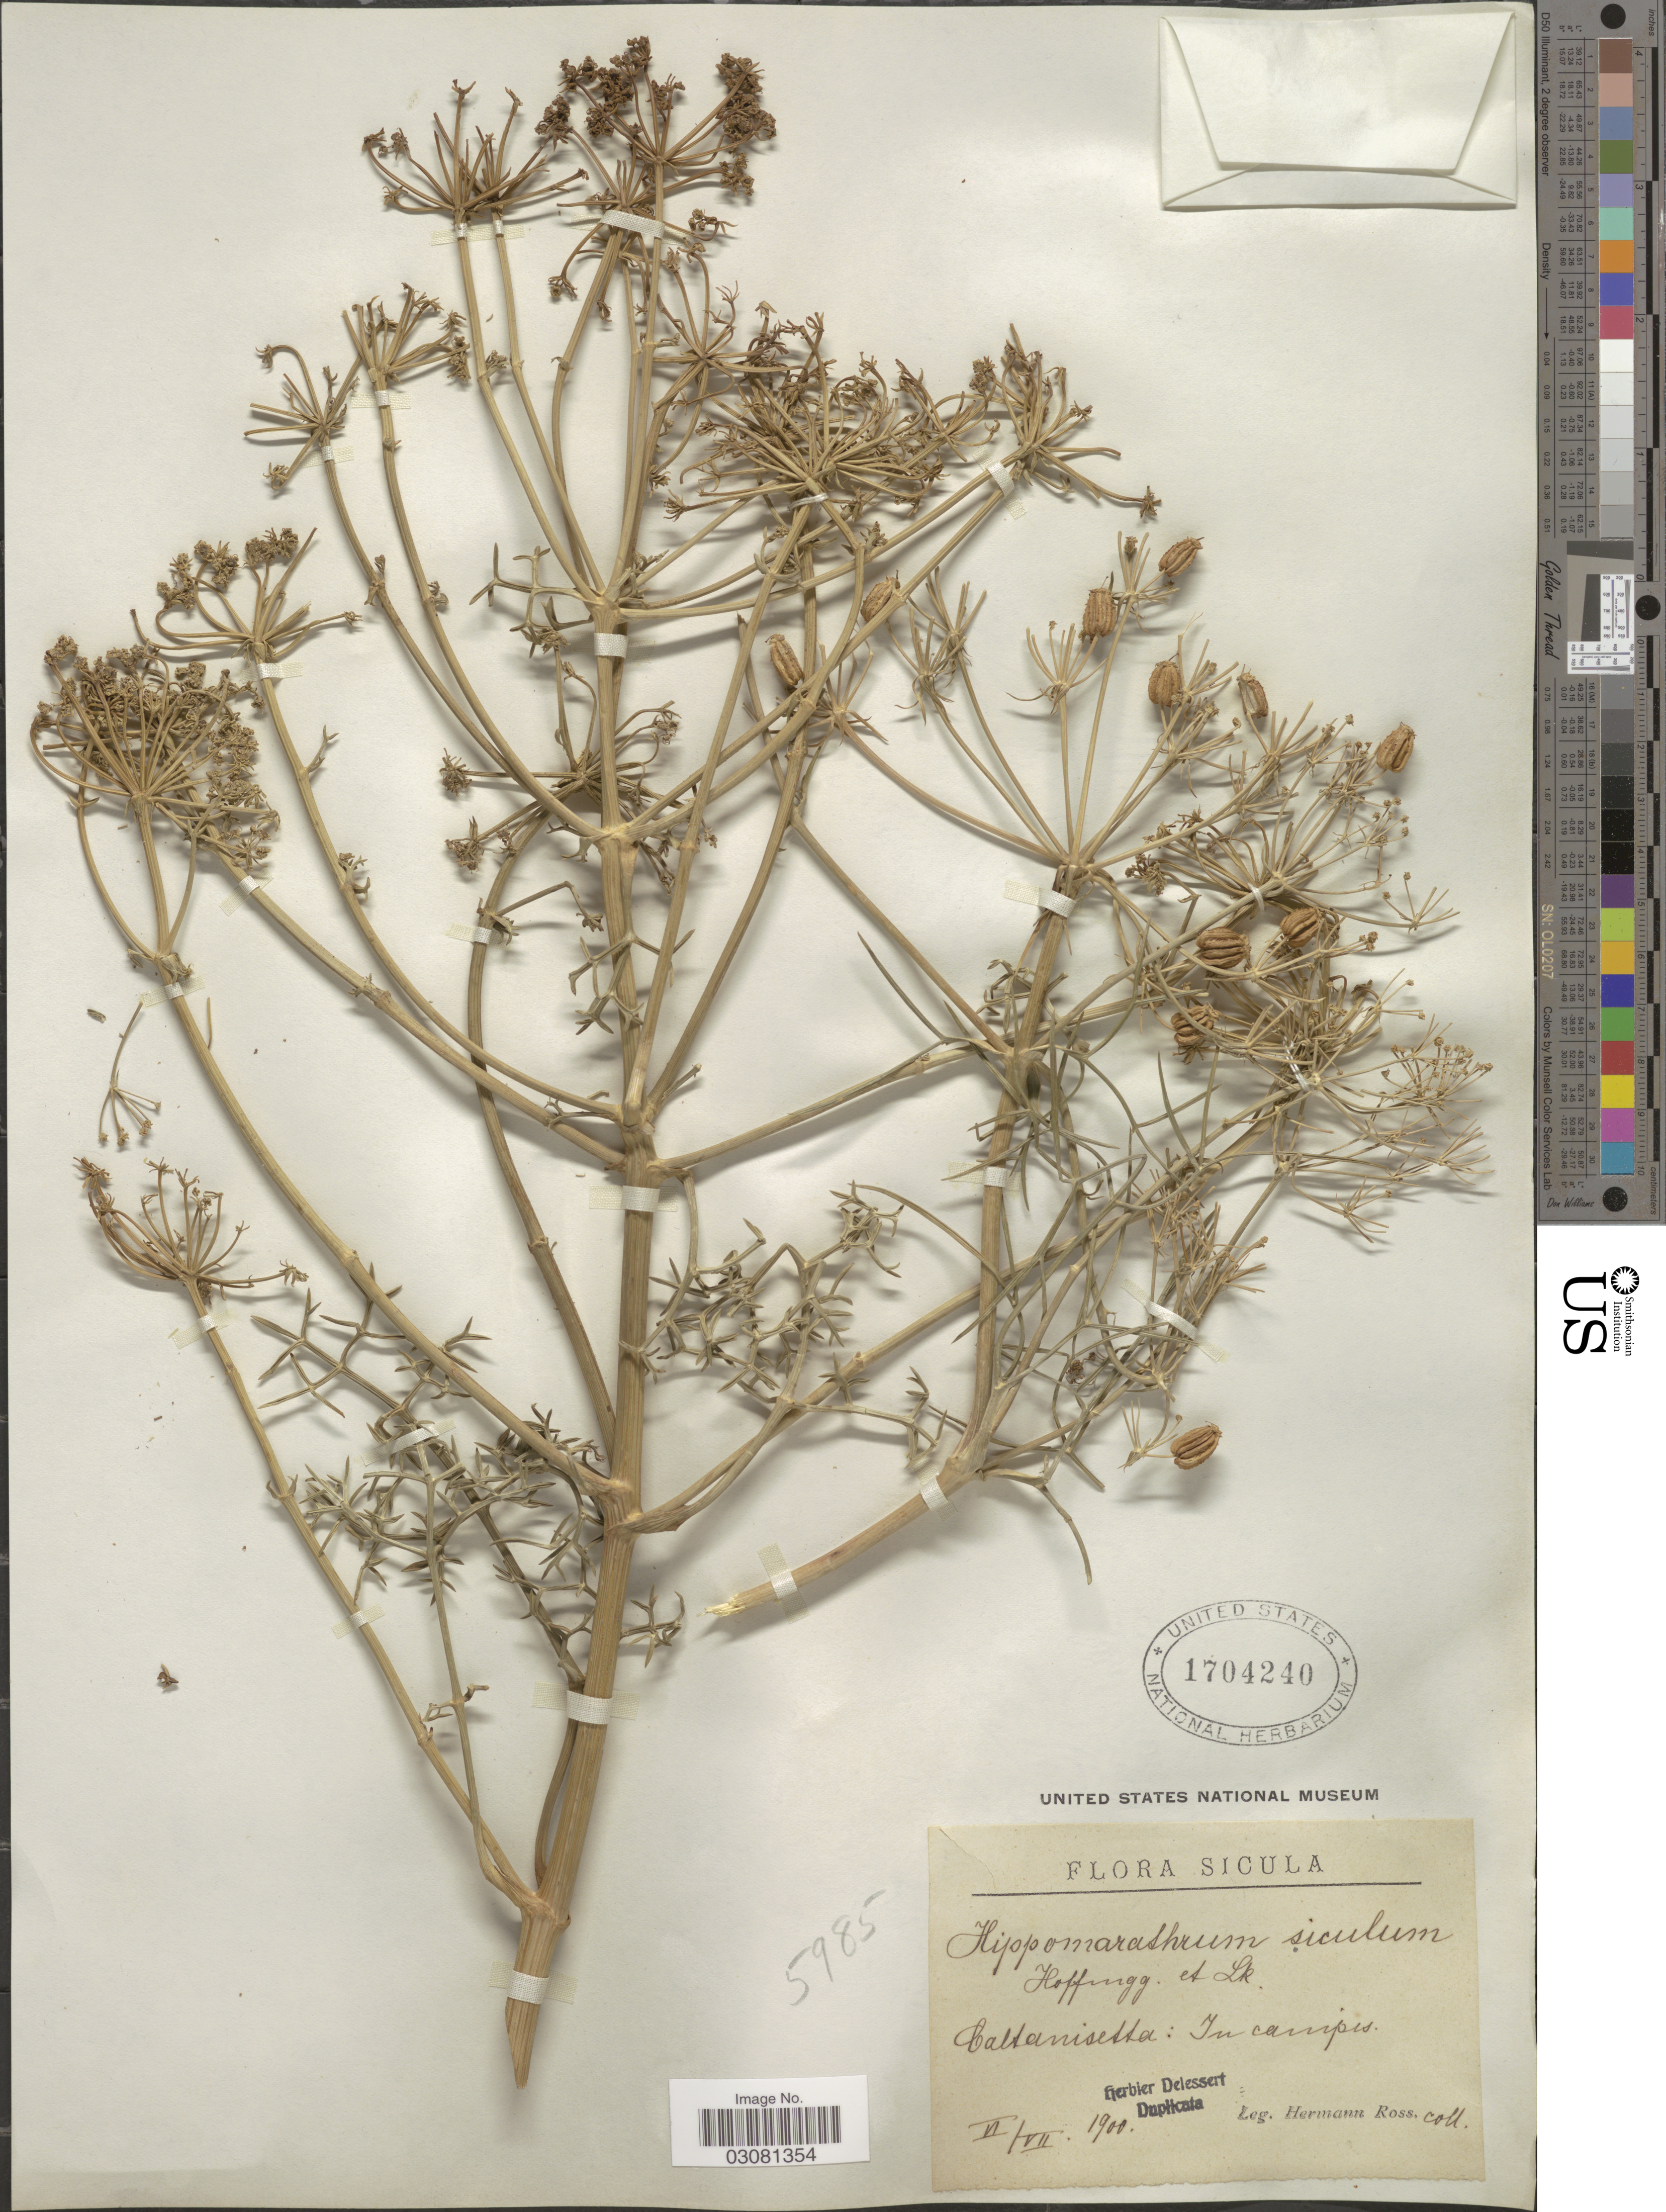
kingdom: Plantae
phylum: Tracheophyta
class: Magnoliopsida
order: Apiales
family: Apiaceae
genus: Hippomarathrum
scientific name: Hippomarathrum siculum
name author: (L.) Hoffmanns. & Link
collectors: H. Gross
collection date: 1900-06/1900-07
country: Italy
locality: Sicula. Caltanisetta: In campis.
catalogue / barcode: US 1704240